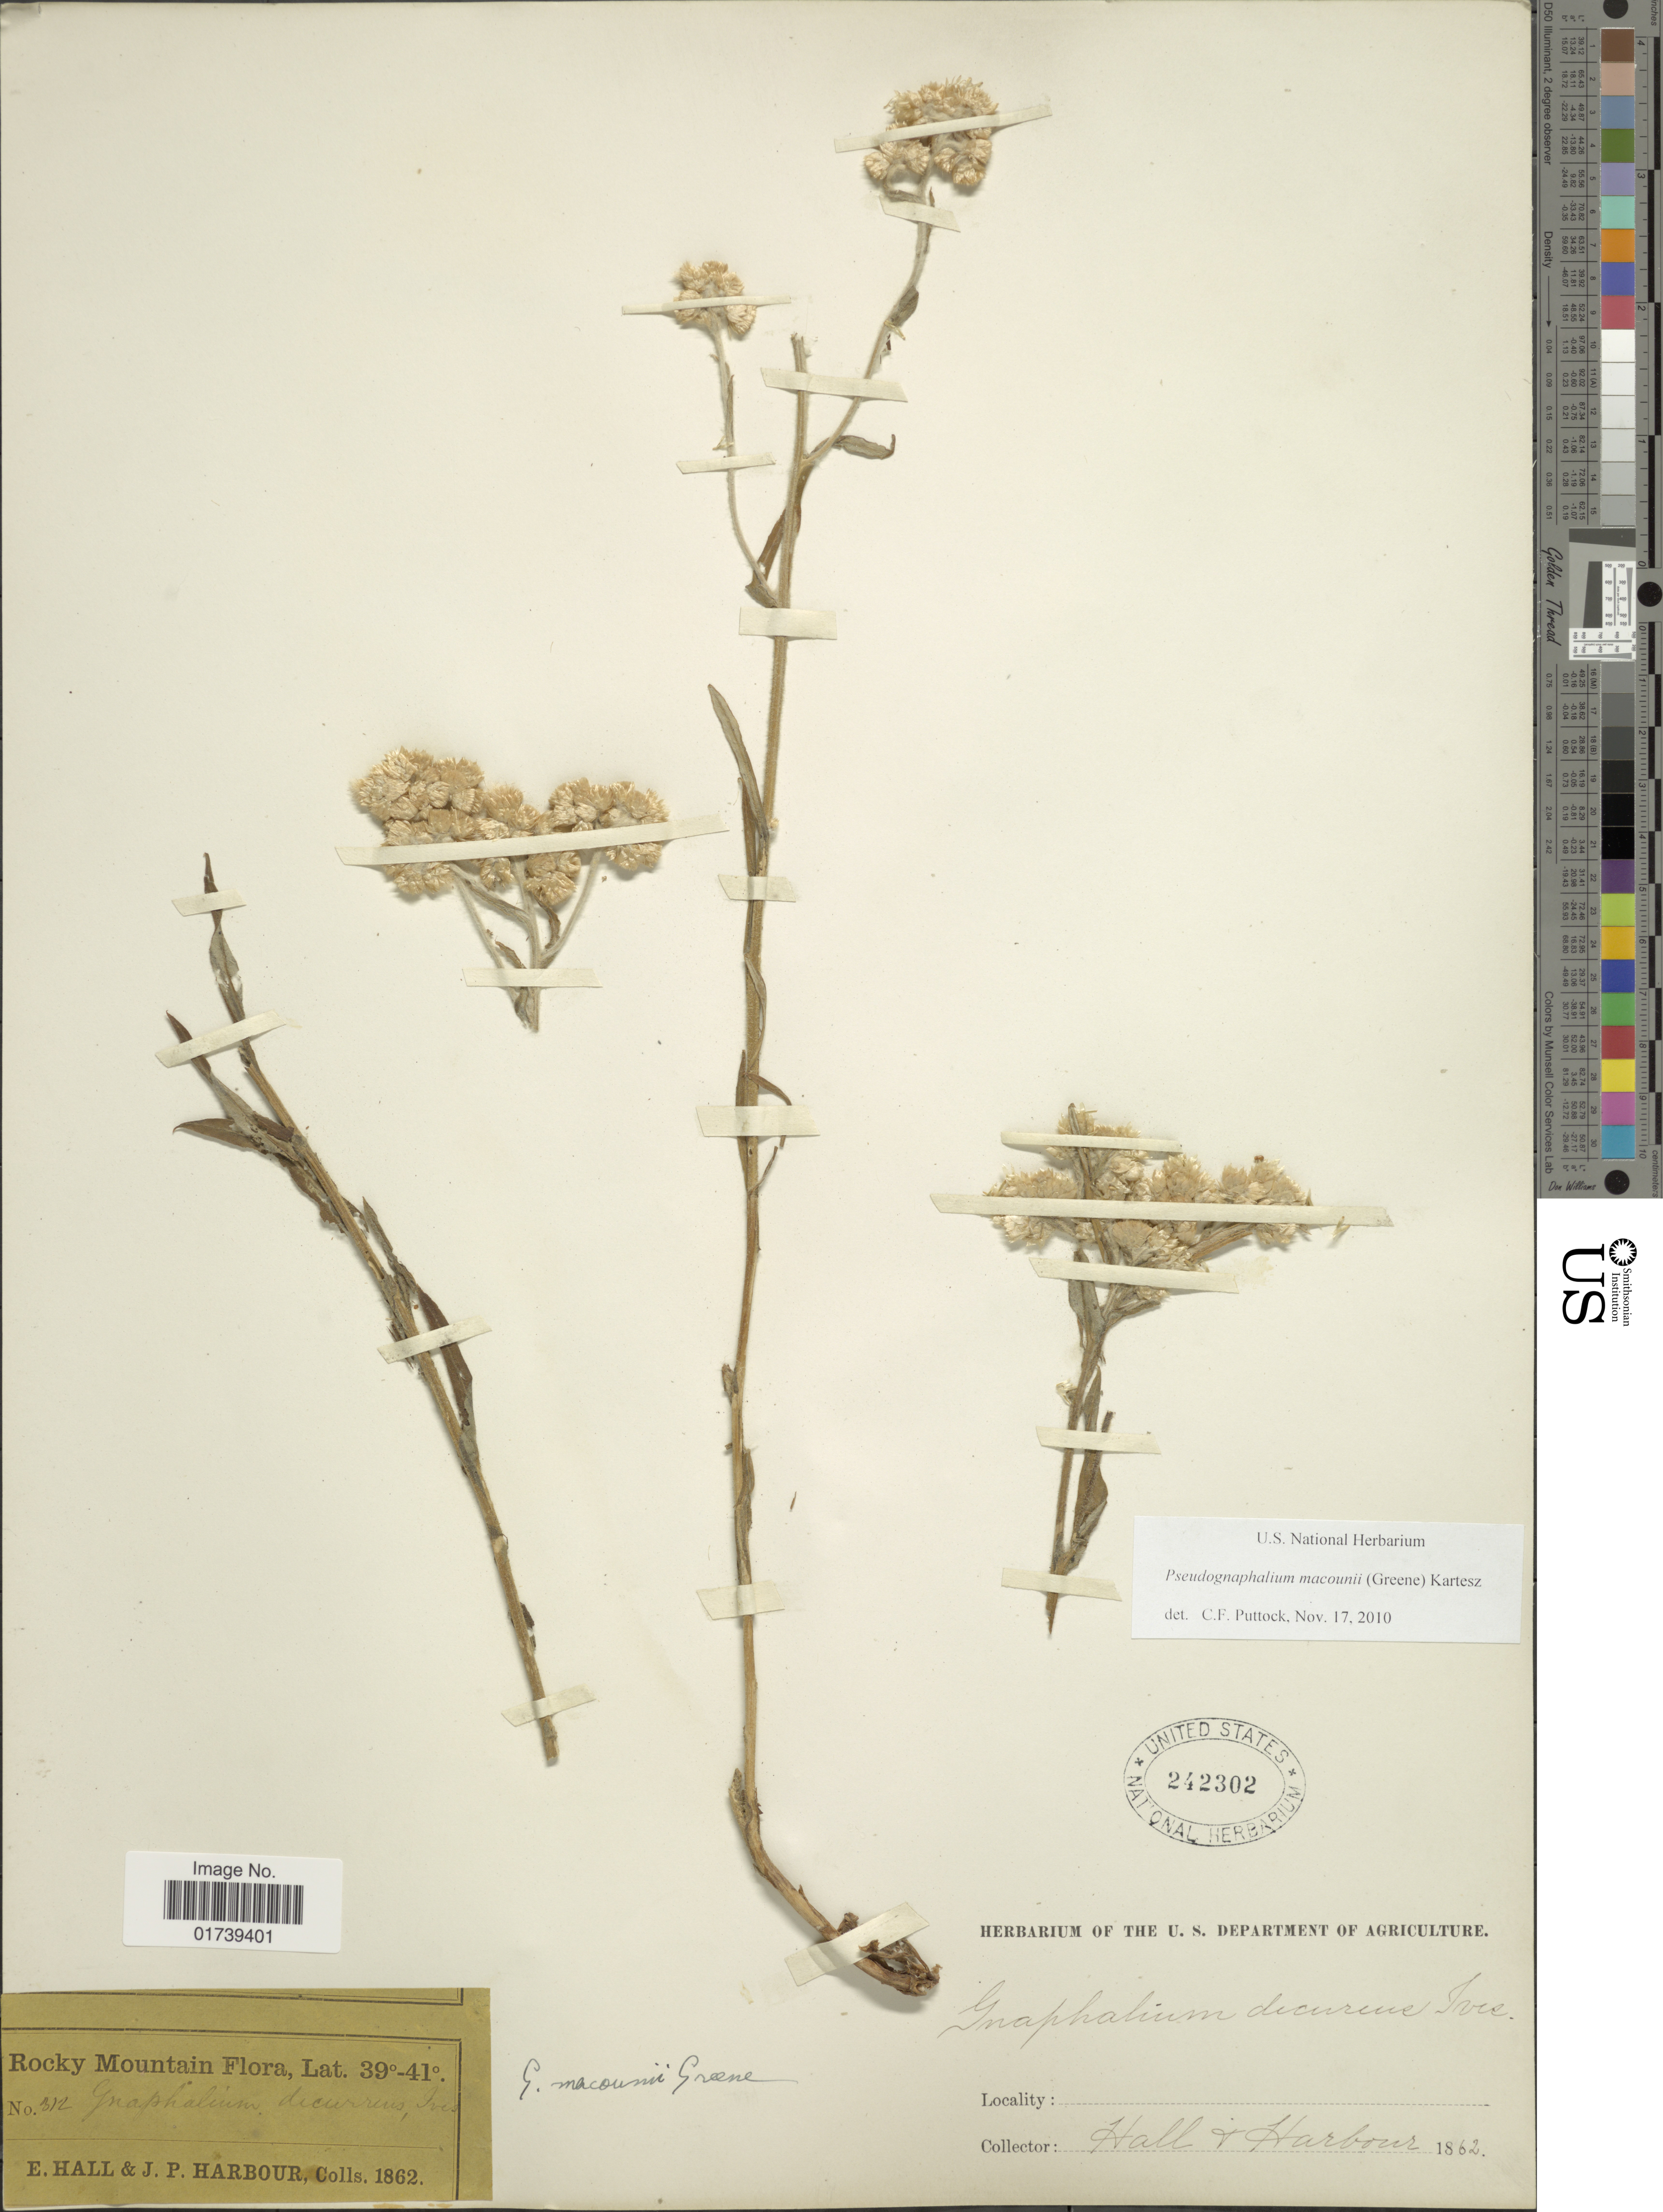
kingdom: Plantae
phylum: Tracheophyta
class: Magnoliopsida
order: Asterales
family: Asteraceae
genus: Pseudognaphalium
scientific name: Pseudognaphalium macounii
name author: (Greene) Kartesz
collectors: E. Hall & J. Harbour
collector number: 312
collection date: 1862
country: United States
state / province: Colorado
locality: Rocky Mtns. Flora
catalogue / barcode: US 242302